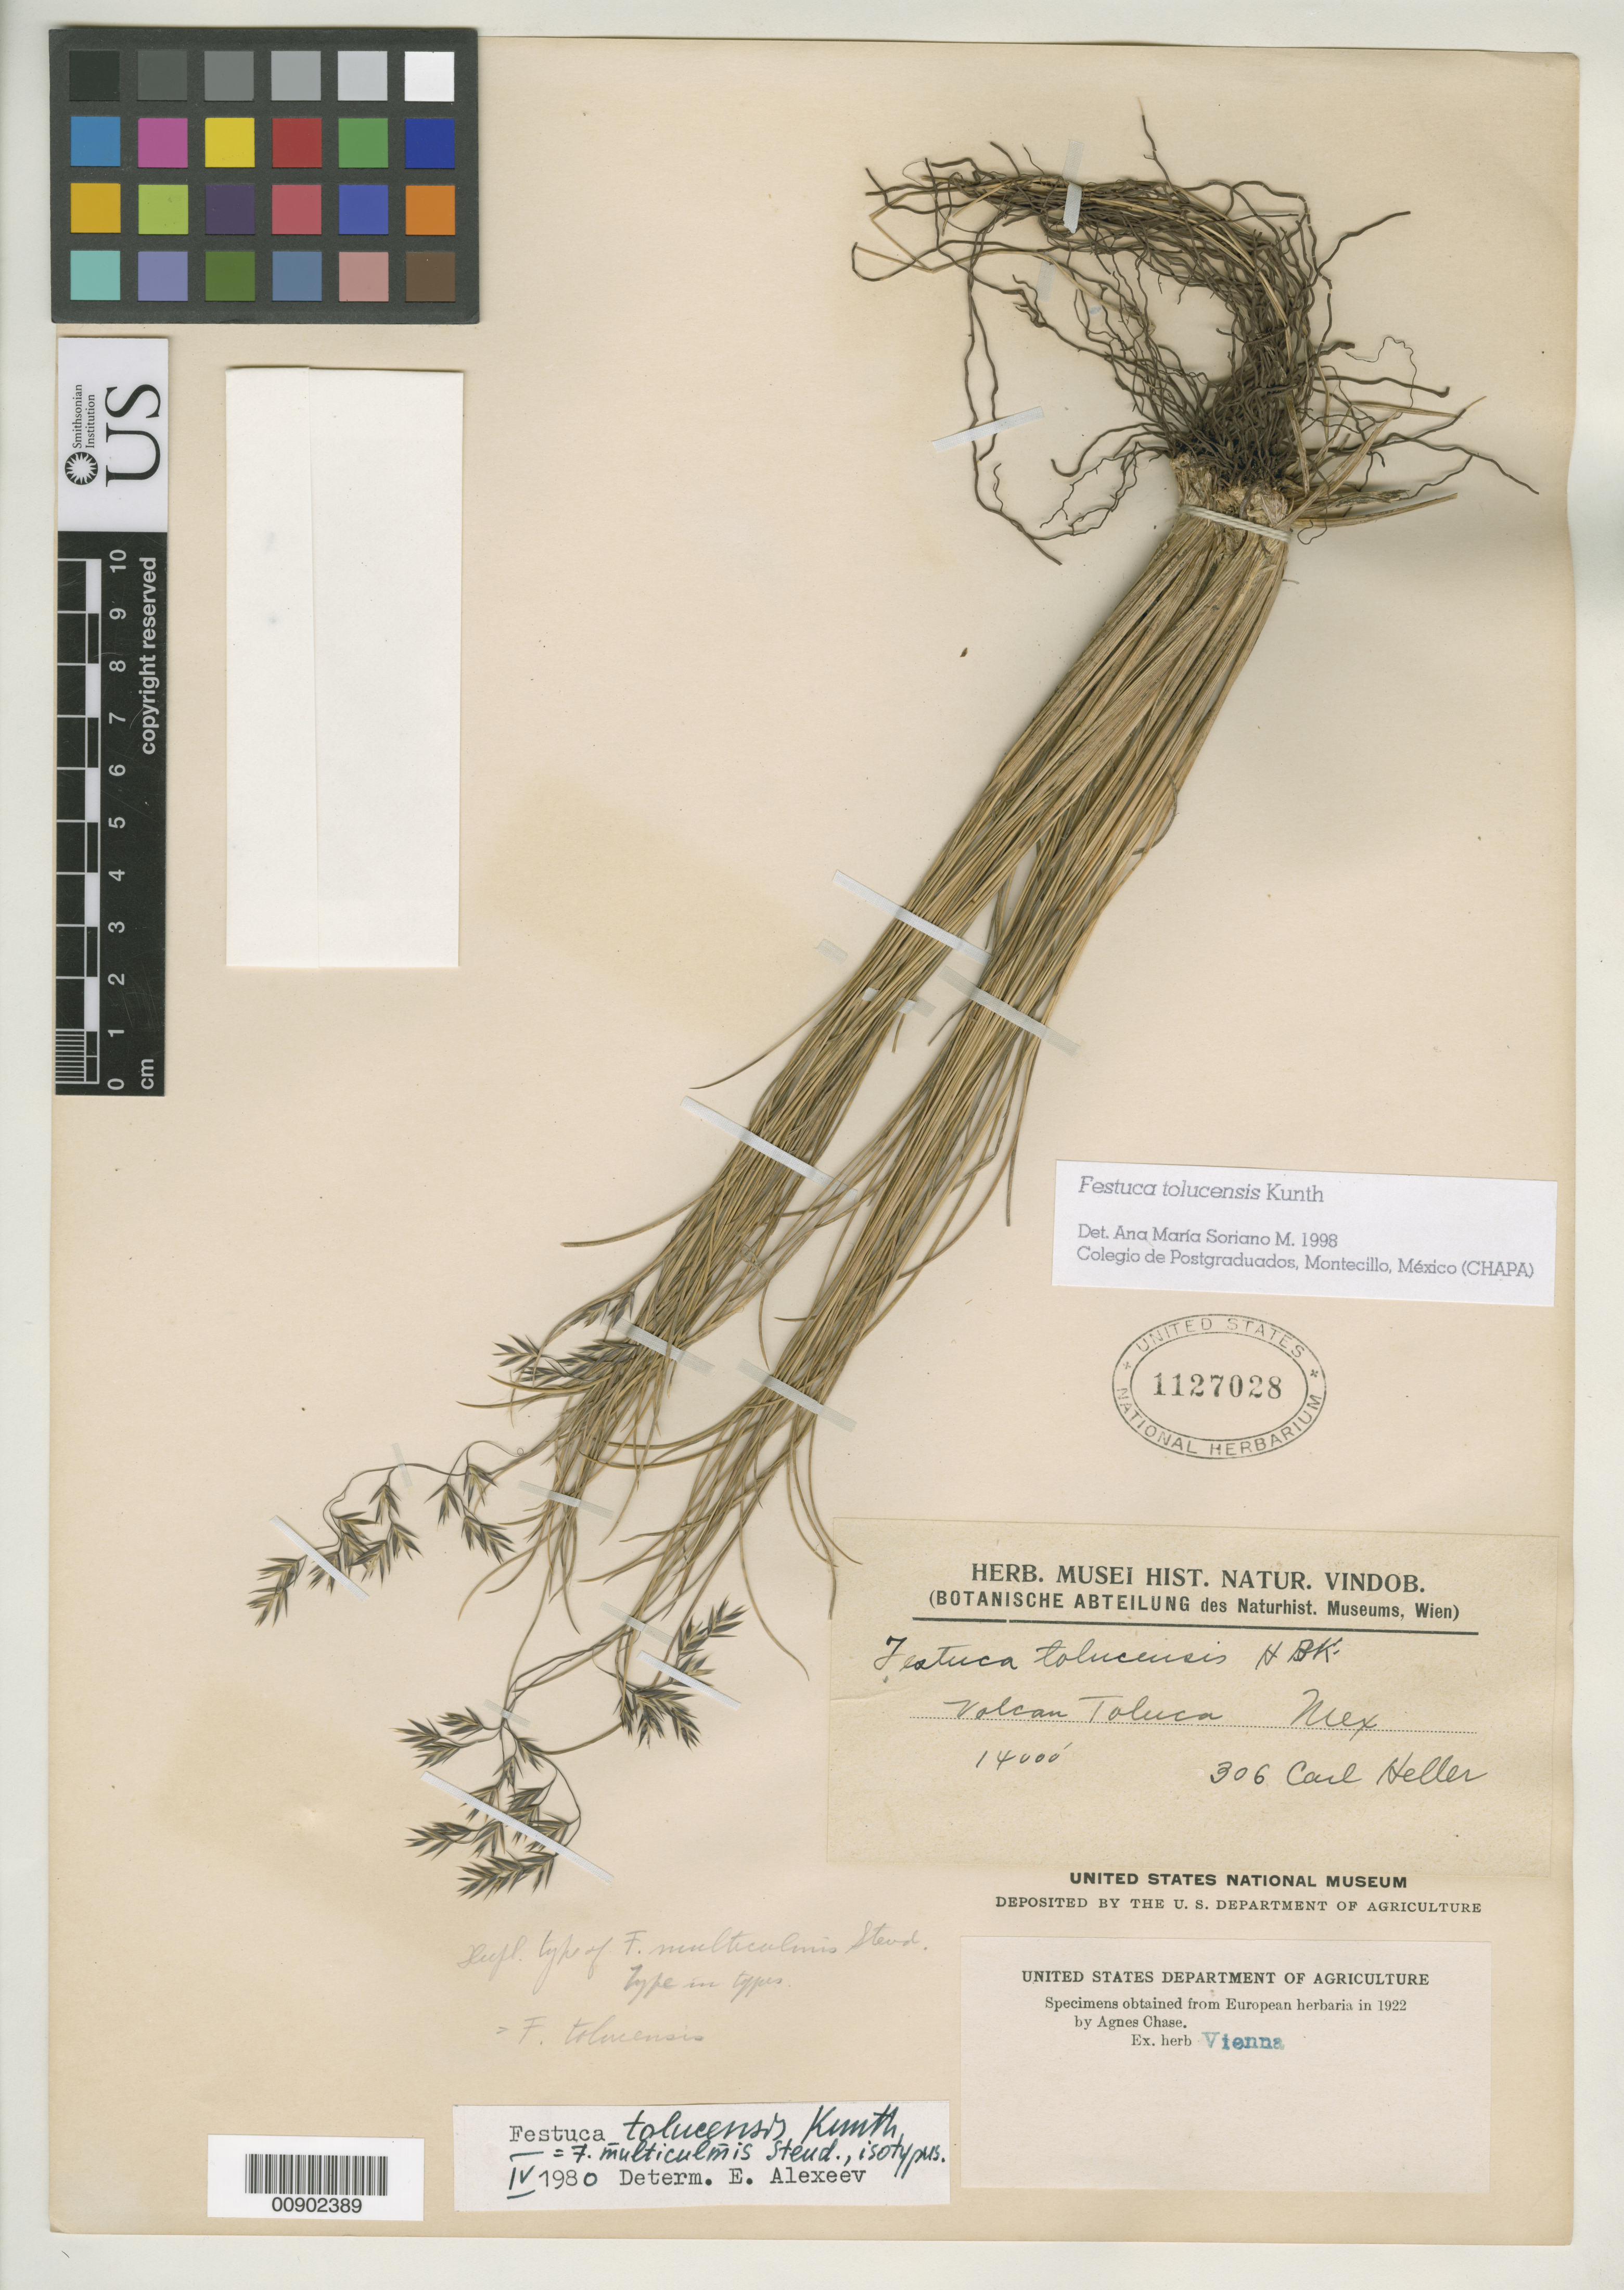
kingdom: Plantae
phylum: Tracheophyta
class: Liliopsida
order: Poales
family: Poaceae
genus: Festuca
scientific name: Festuca multiculmis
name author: Steud.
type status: Isotype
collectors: C. B. Heller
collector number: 306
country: Mexico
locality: Volcan Toluco.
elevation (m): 4267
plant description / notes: Specimen ex herb. Vienna.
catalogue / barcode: US 1127028